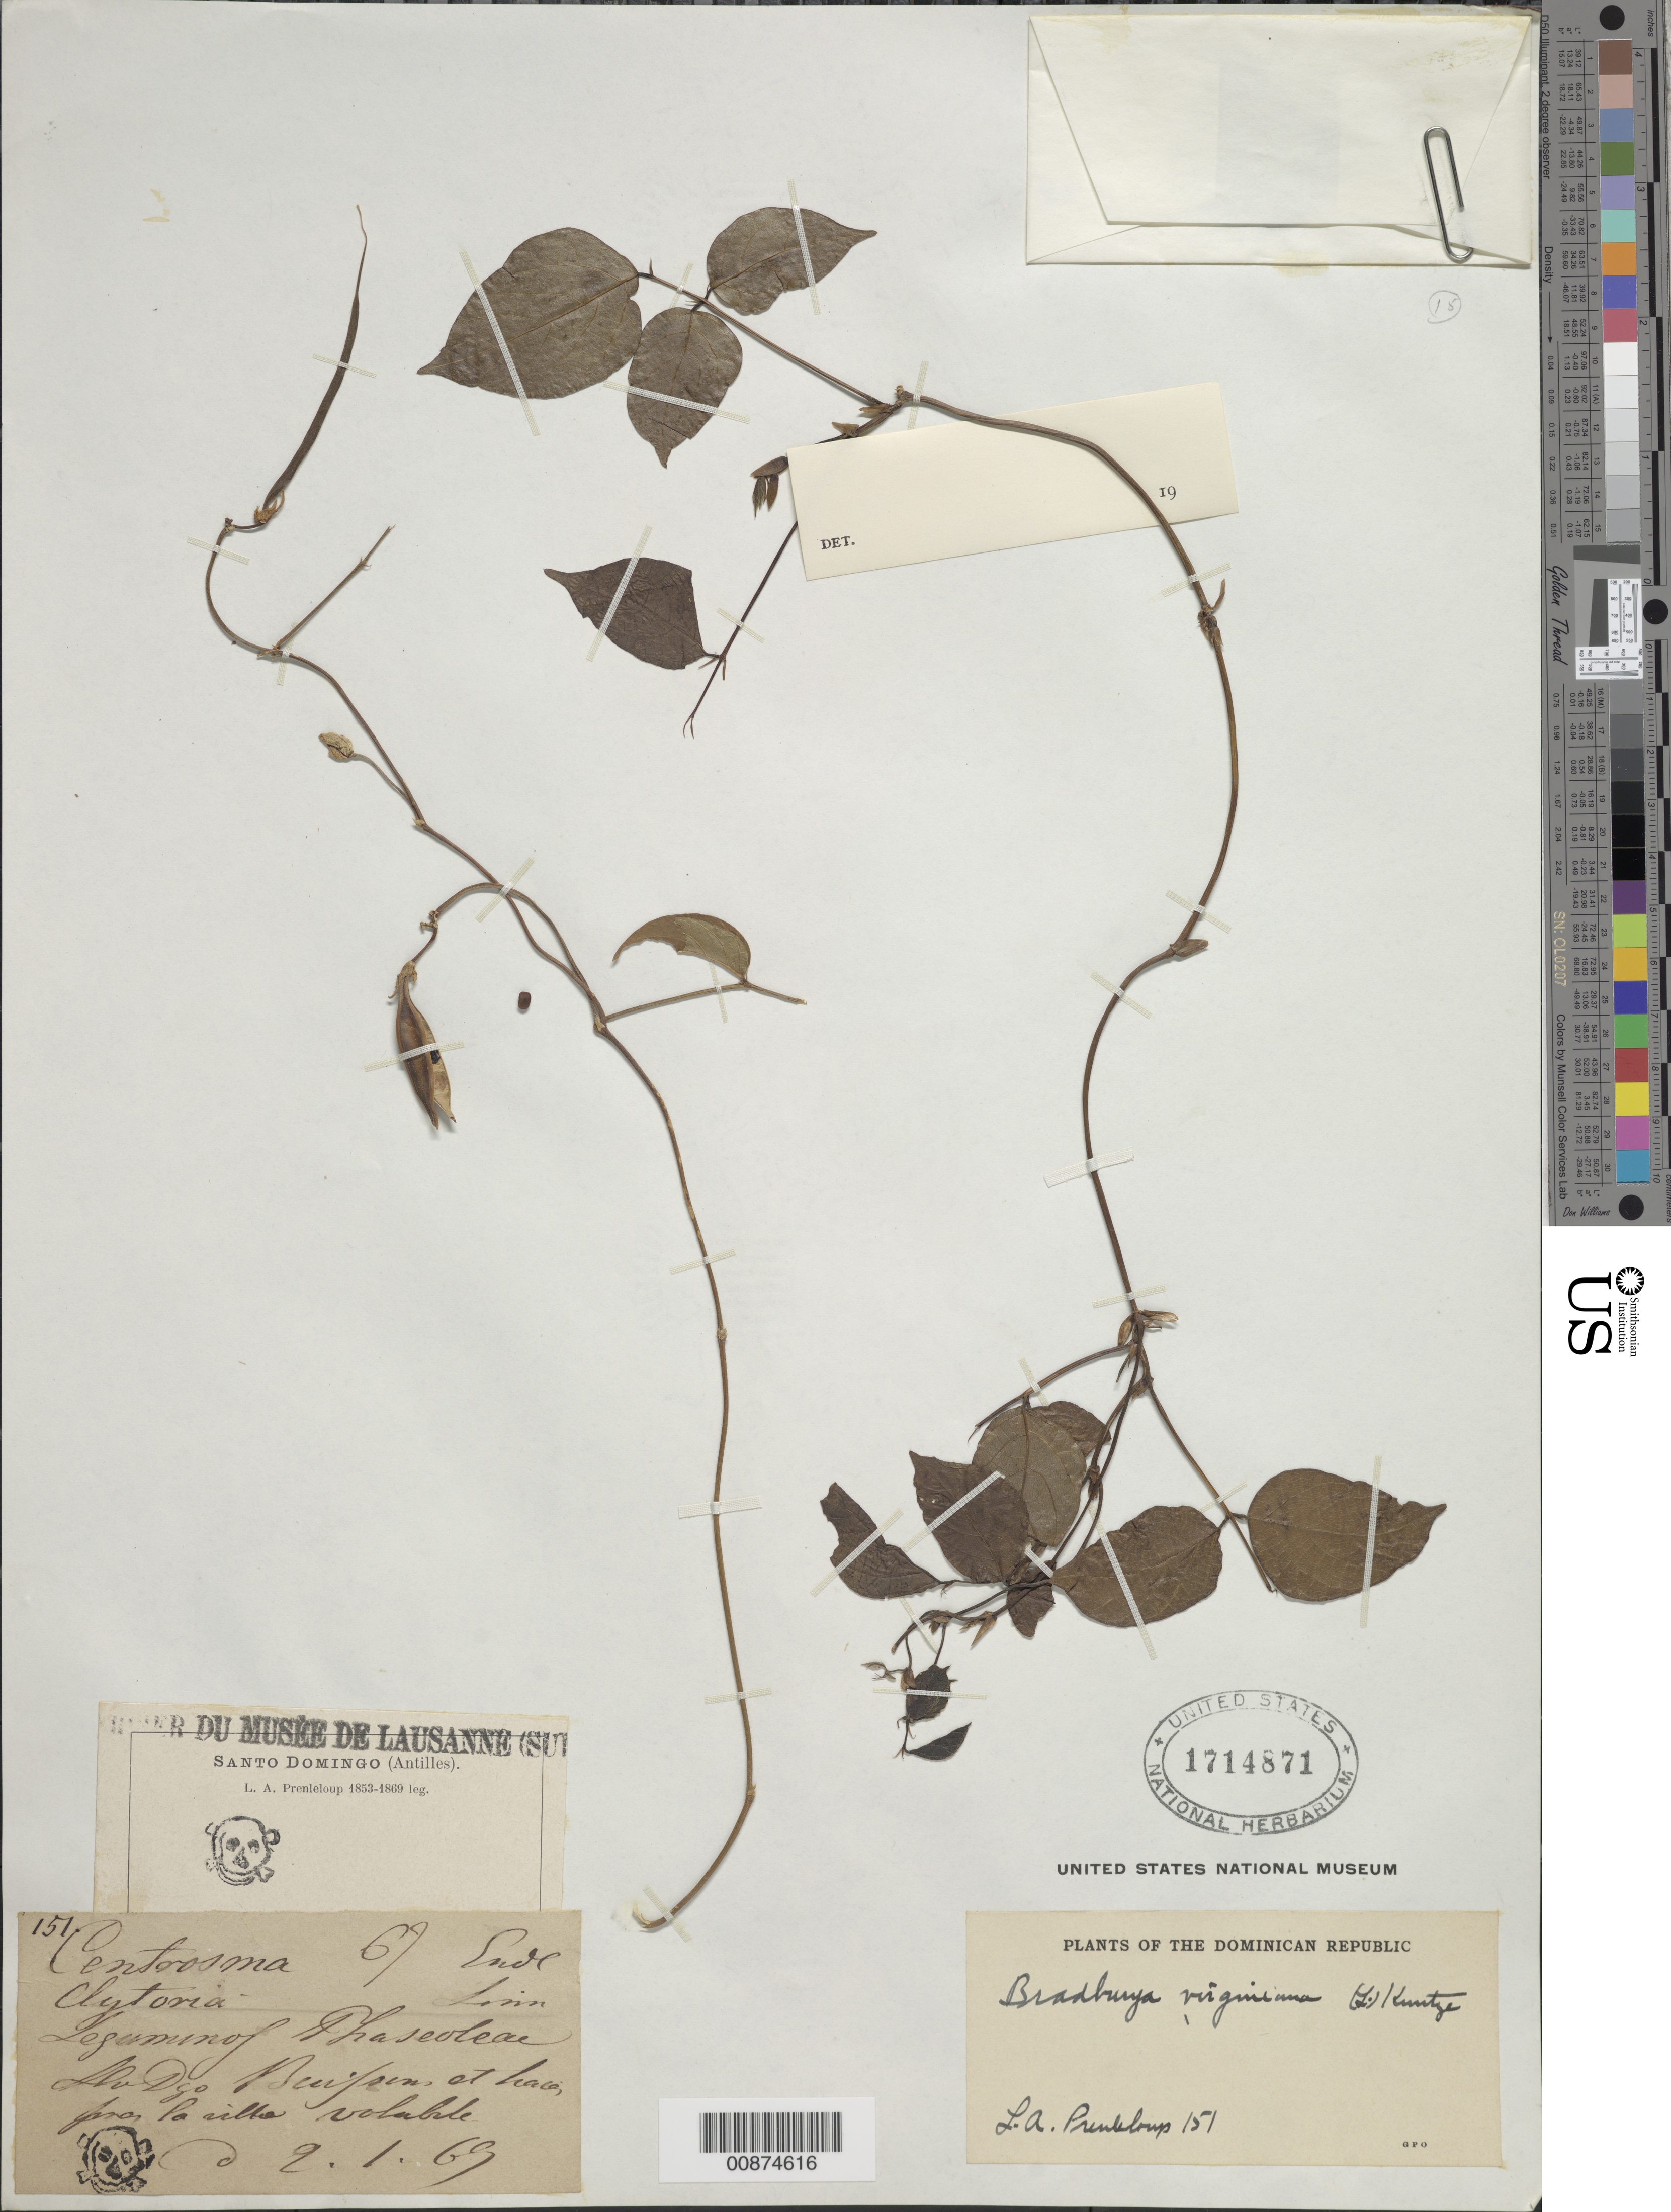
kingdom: Plantae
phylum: Tracheophyta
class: Magnoliopsida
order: Fabales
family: Fabaceae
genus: Centrosema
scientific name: Centrosema virginianum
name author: (L.) Benth.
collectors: L. Prenleloup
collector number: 151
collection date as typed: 02 Jan 1869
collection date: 1869-01-02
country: Dominican Republic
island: Hispaniola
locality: Sto. Domingo. "Beufsens et hacei" pres la villa.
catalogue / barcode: US 1714871